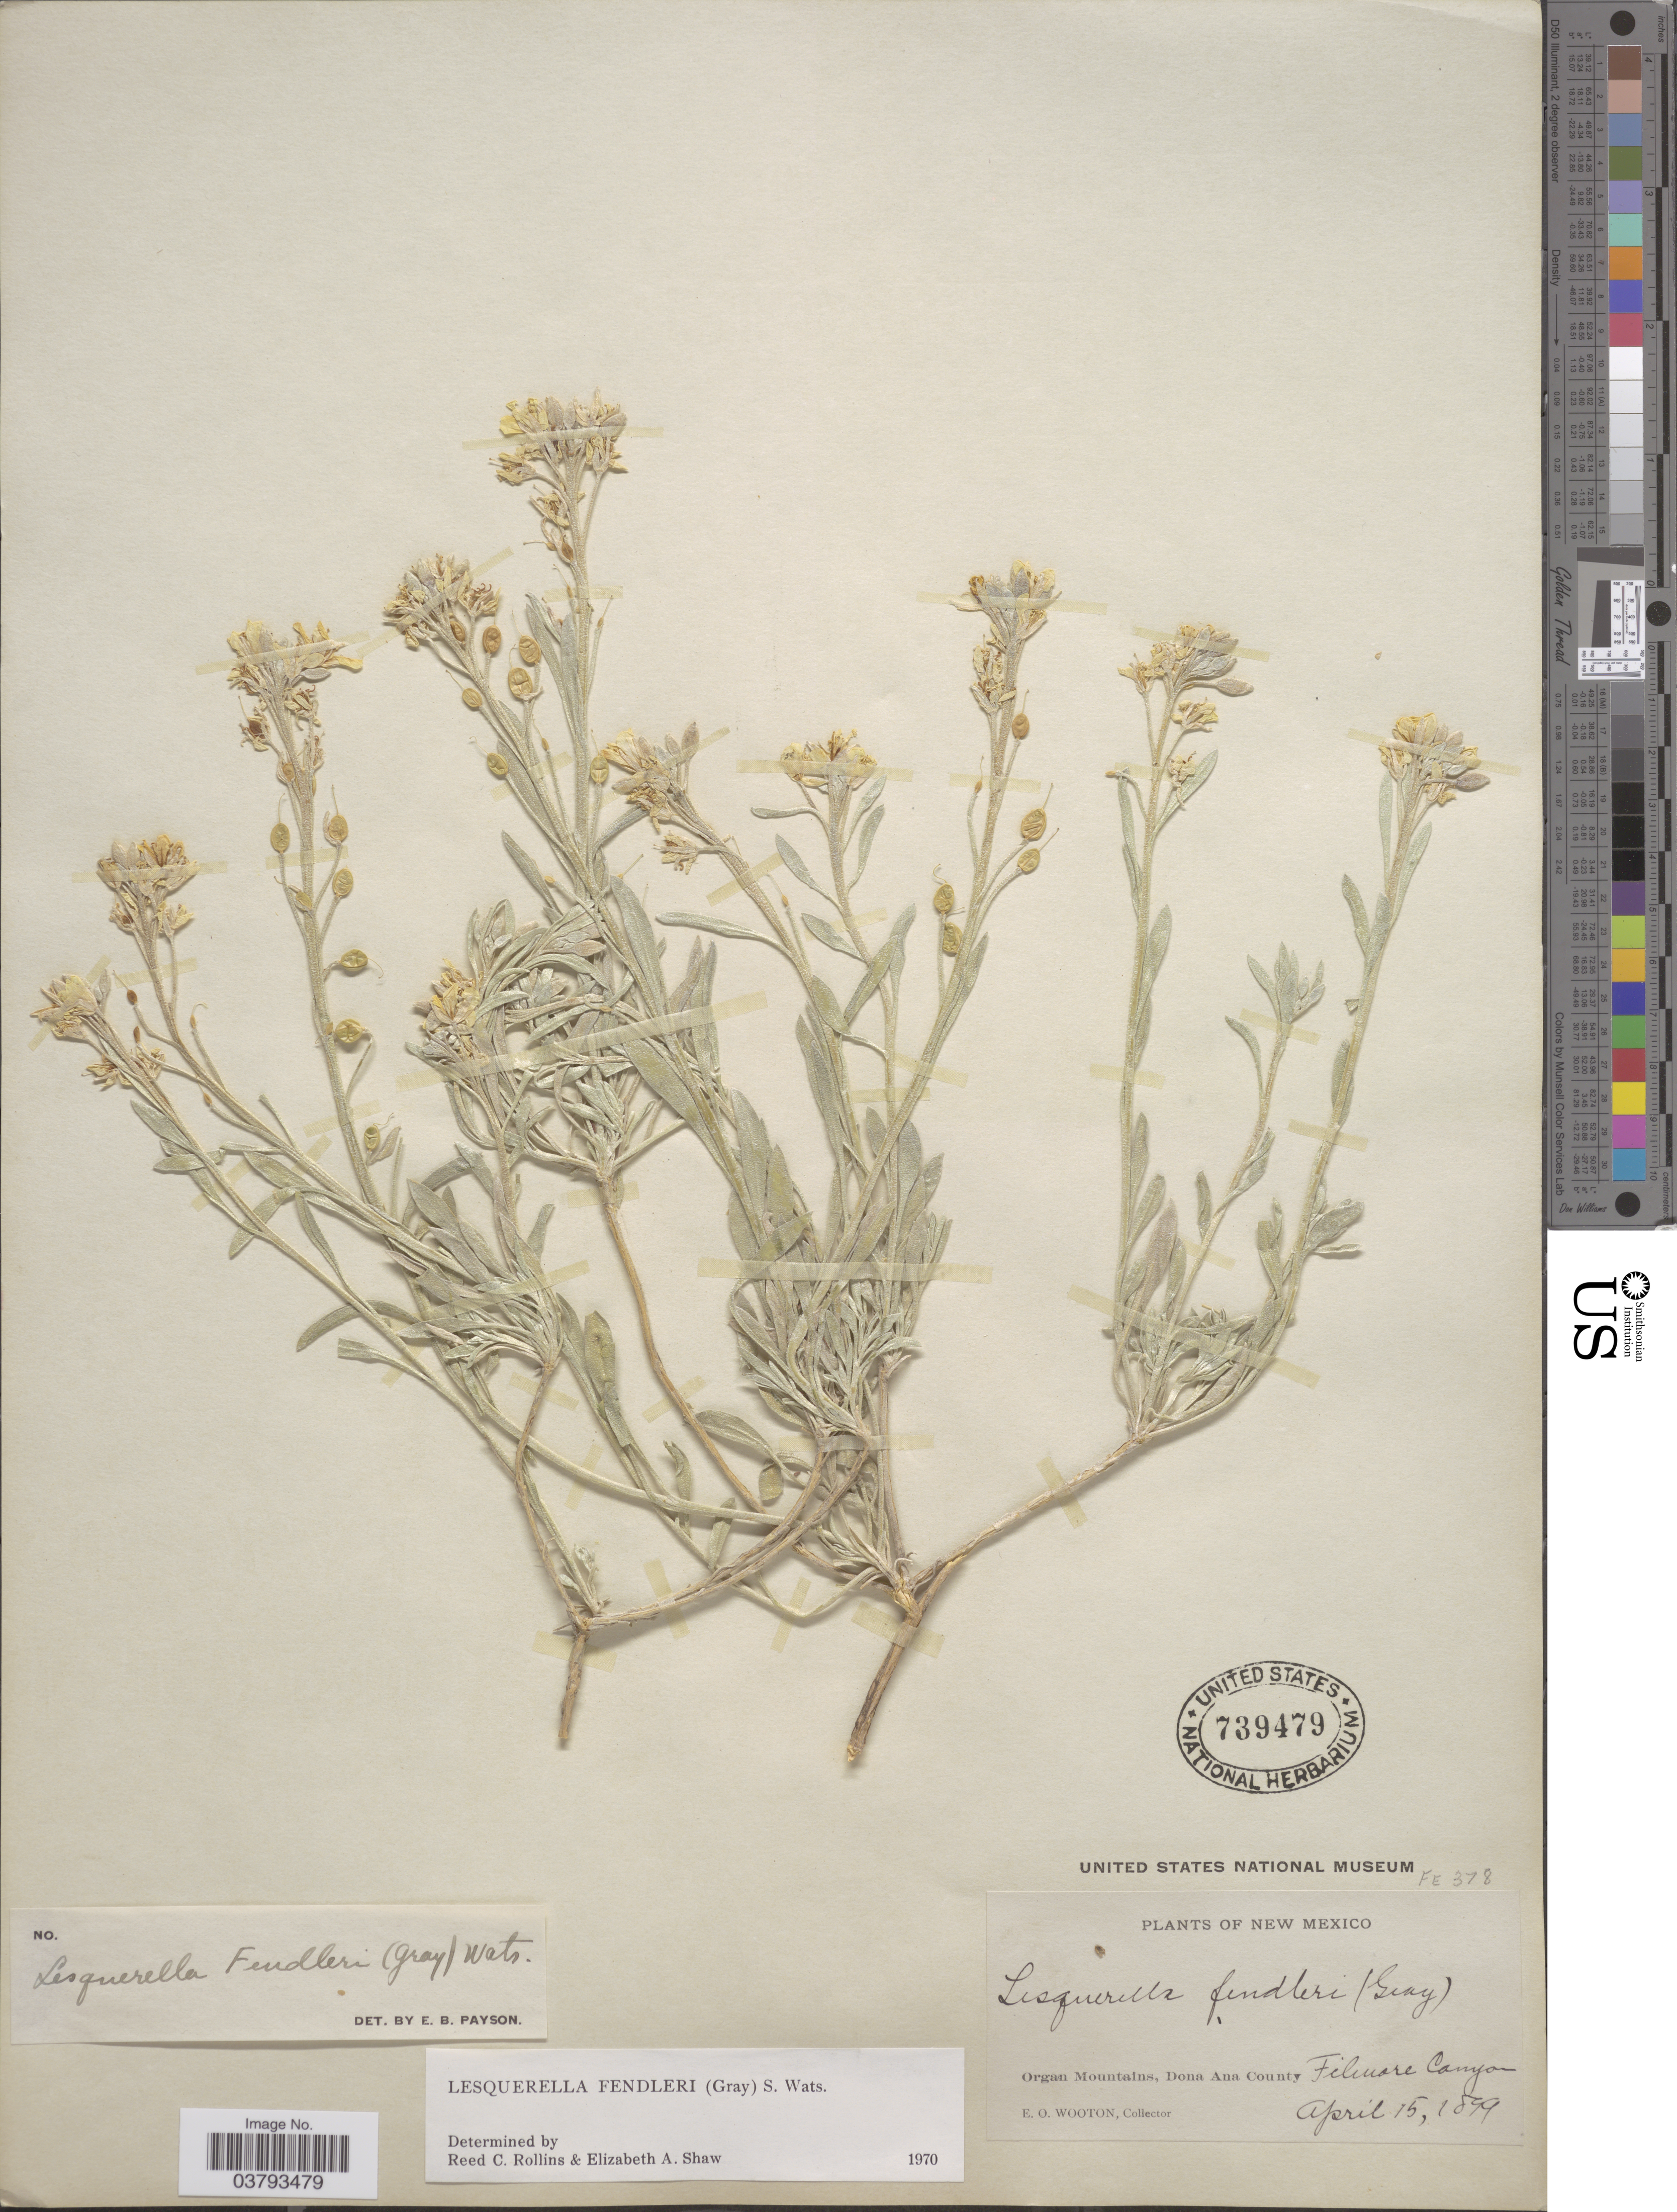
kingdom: Plantae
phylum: Tracheophyta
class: Magnoliopsida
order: Brassicales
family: Brassicaceae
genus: Lesquerella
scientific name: Lesquerella fendleri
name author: (A. Gray) S. Watson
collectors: E. O. Wooton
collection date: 1899-04-15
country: United States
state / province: New Mexico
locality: Organ Mountains, Dona Ana County, Filmore Canyon.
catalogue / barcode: US 739479